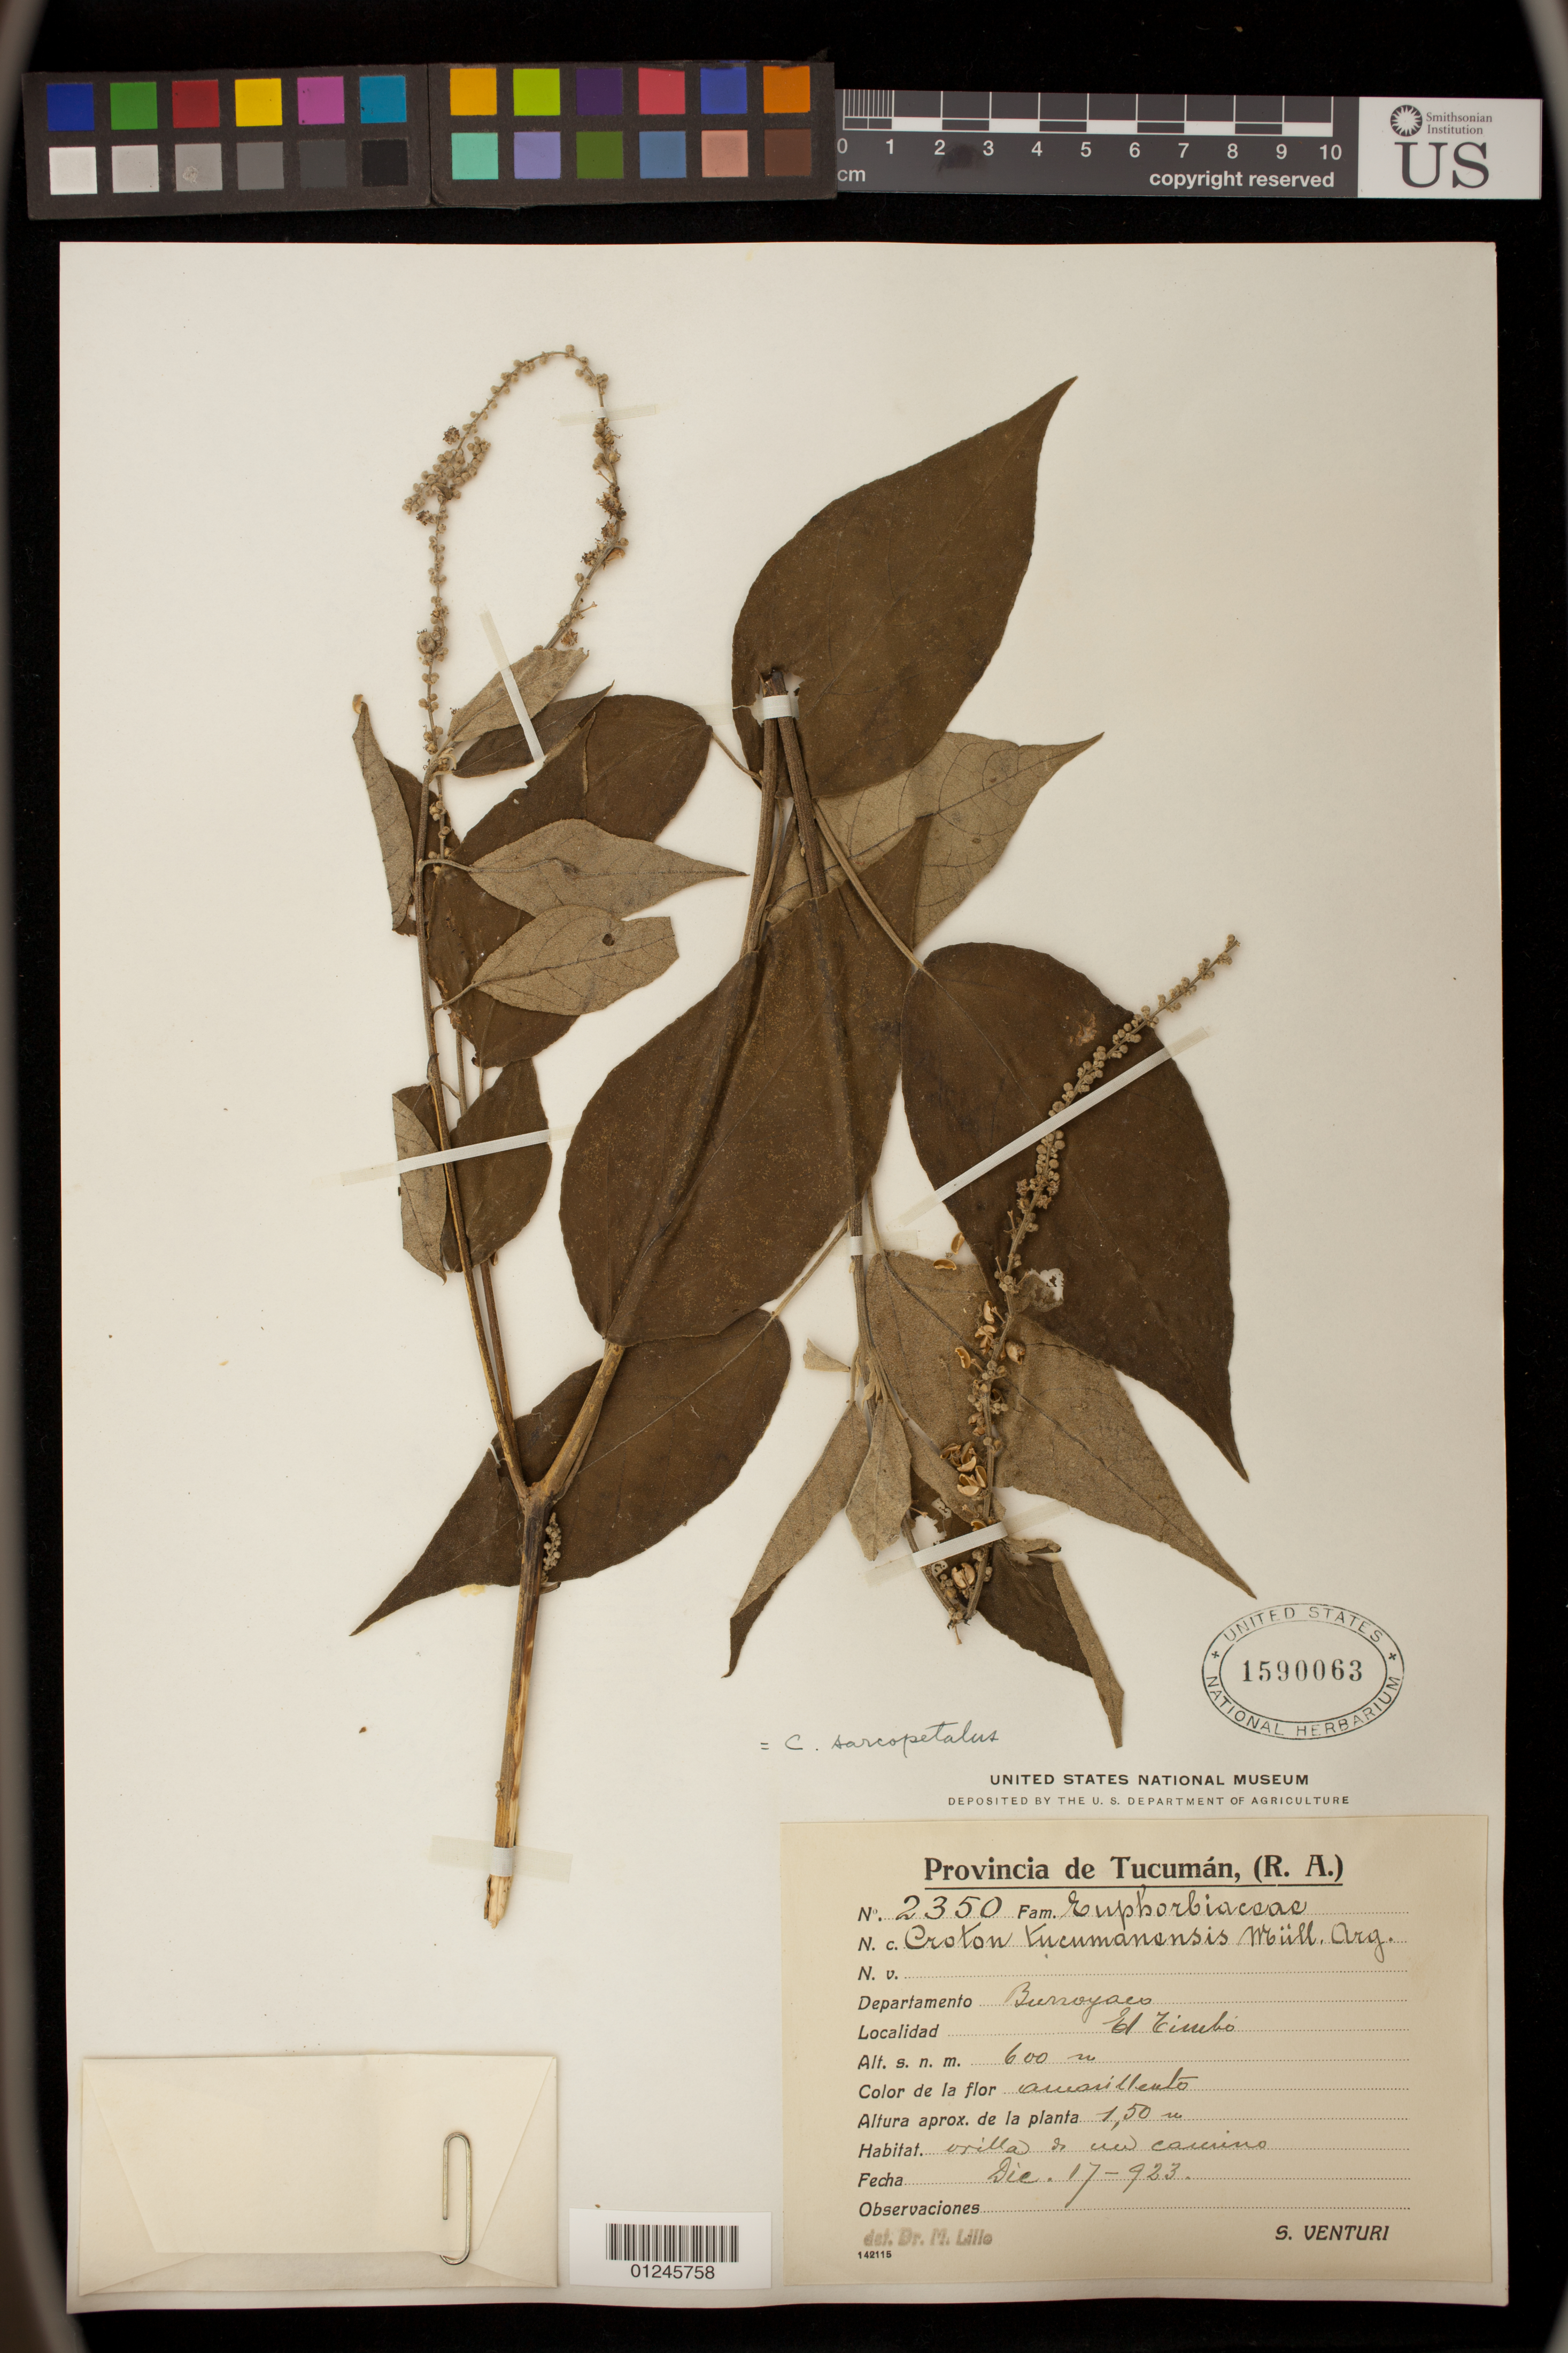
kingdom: Plantae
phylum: Tracheophyta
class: Magnoliopsida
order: Malpighiales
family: Euphorbiaceae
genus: Croton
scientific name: Croton sarcopetalus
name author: Müll. Arg.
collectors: S. Venturi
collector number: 2350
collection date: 1923-12-17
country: Argentina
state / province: Tucuman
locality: El Timbó, Burruyacú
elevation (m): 600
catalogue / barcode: US 1590063